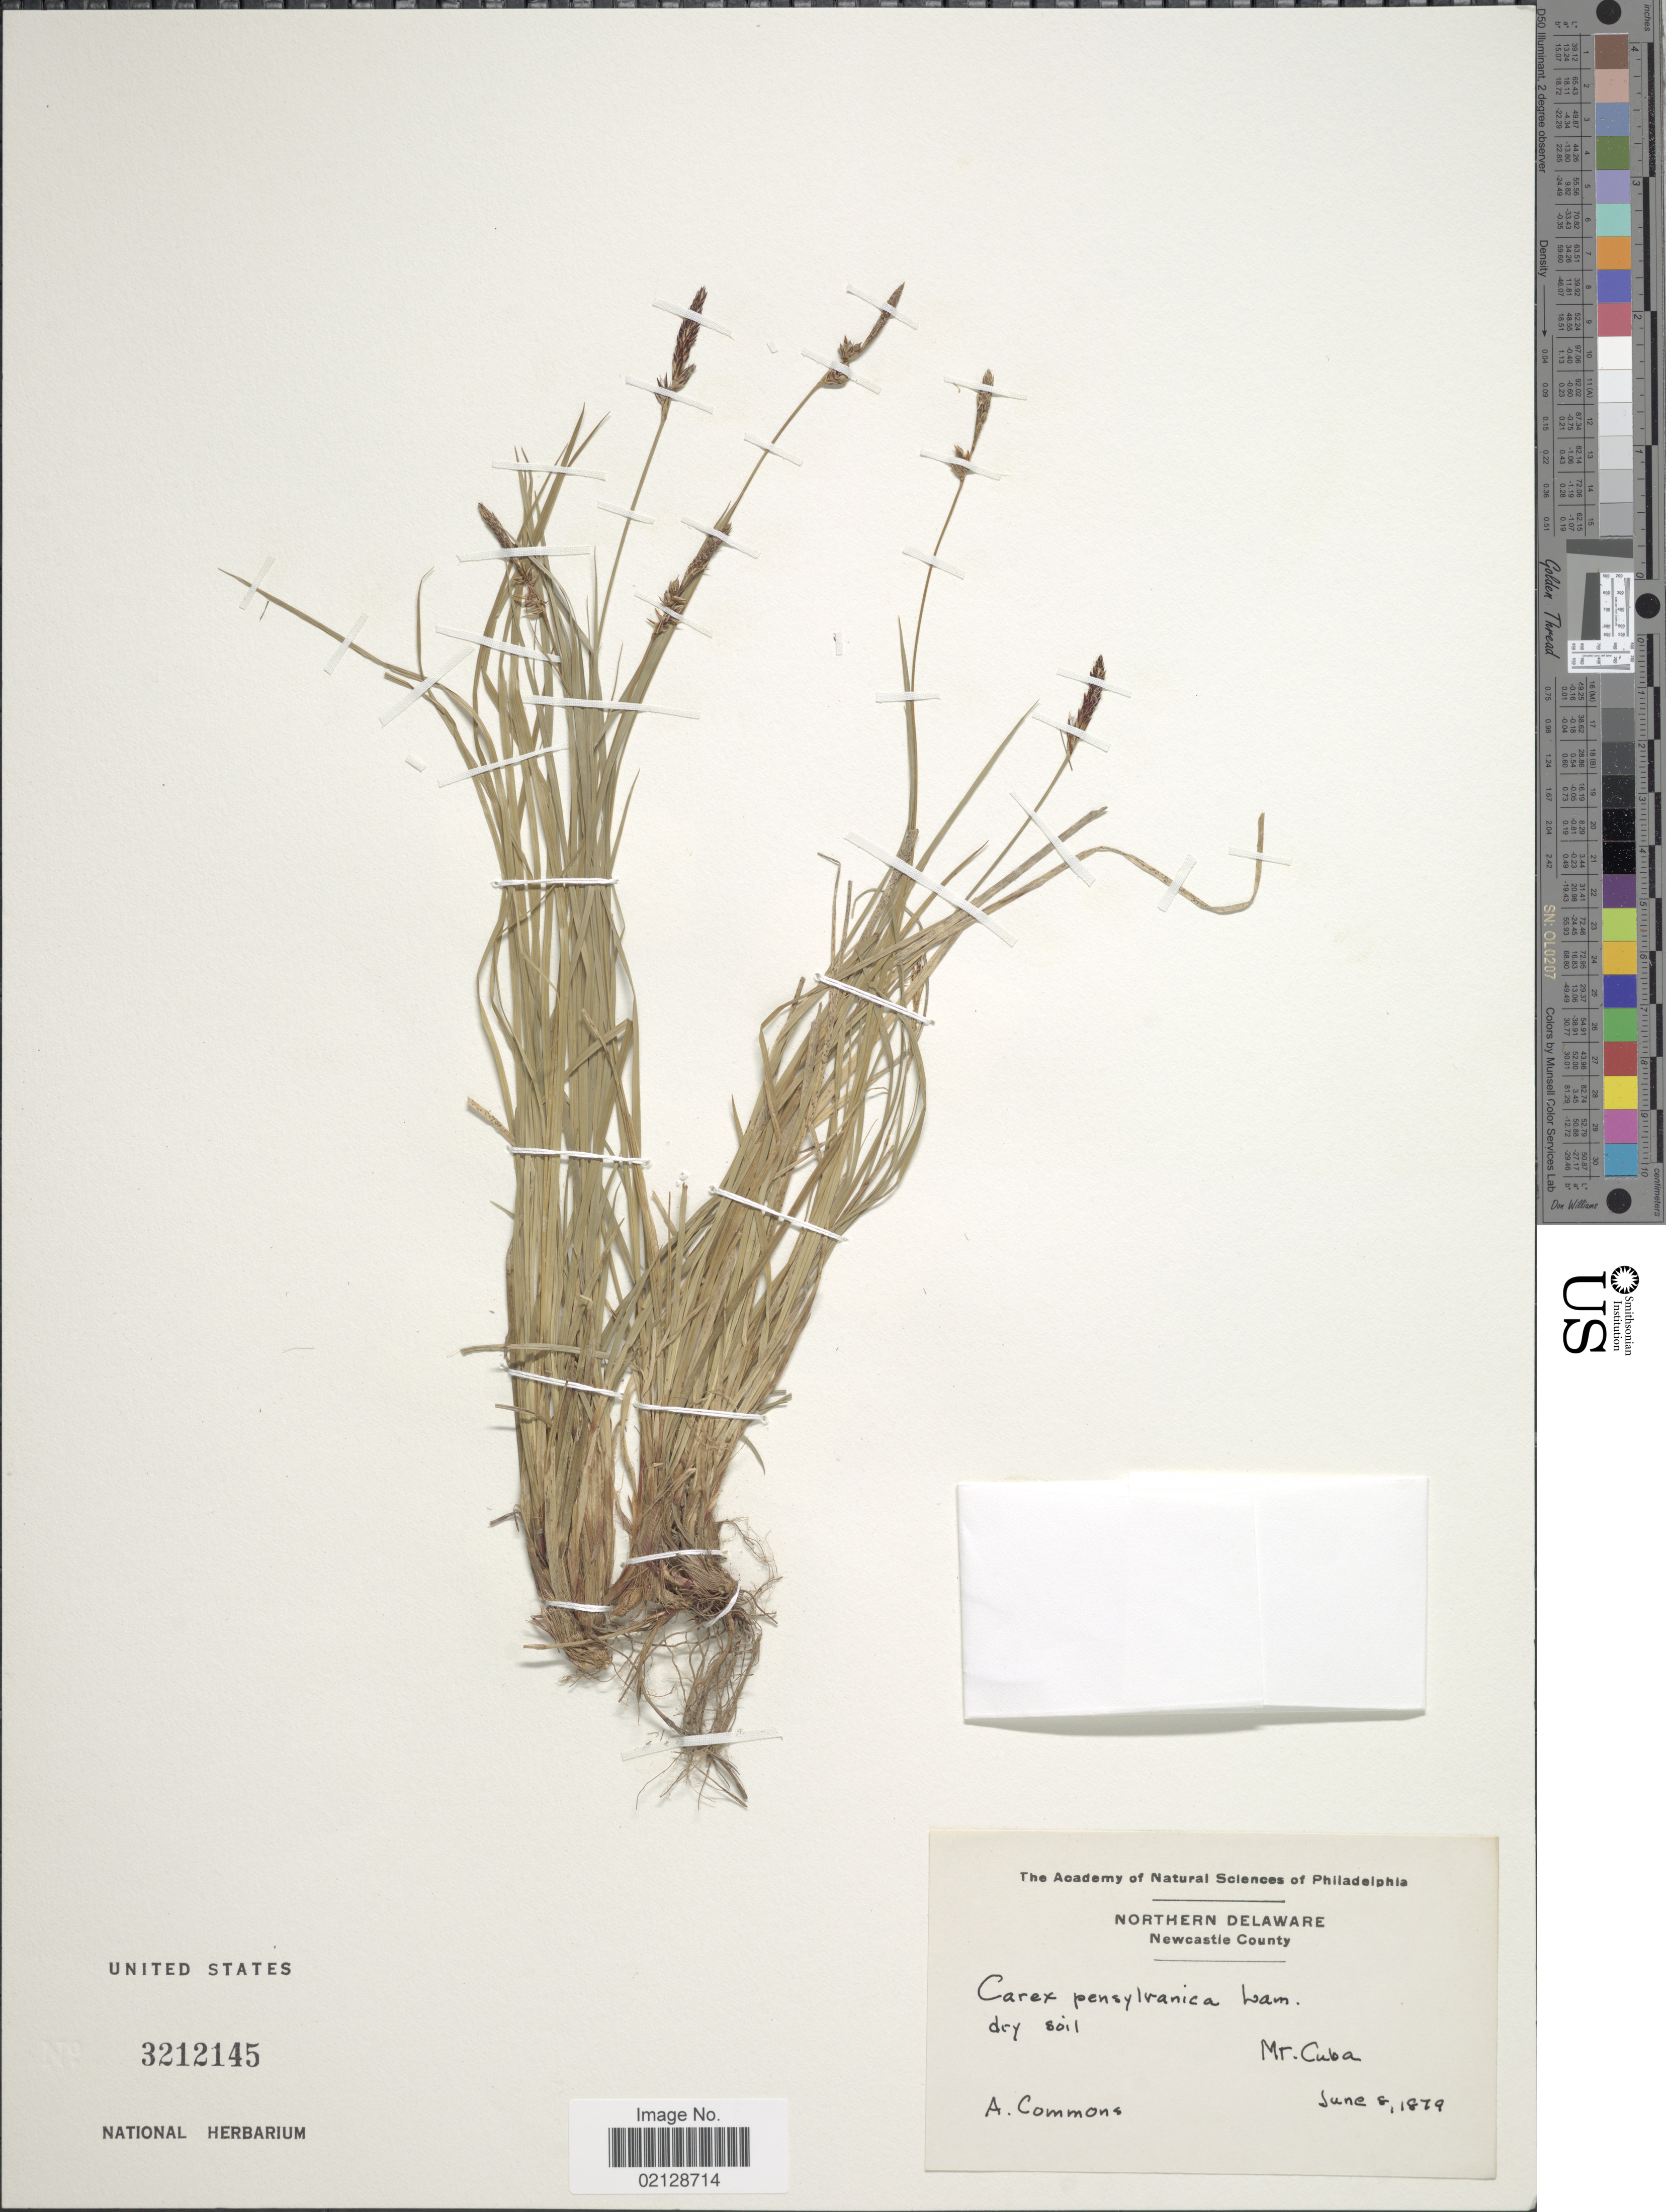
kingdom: Plantae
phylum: Tracheophyta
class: Liliopsida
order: Poales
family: Cyperaceae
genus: Carex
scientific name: Carex pensylvanica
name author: Lam.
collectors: A. Commons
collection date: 1879-06-08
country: United States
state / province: Delaware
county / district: New Castle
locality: Northern Delaware, Mr. Cuba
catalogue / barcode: US 3212145